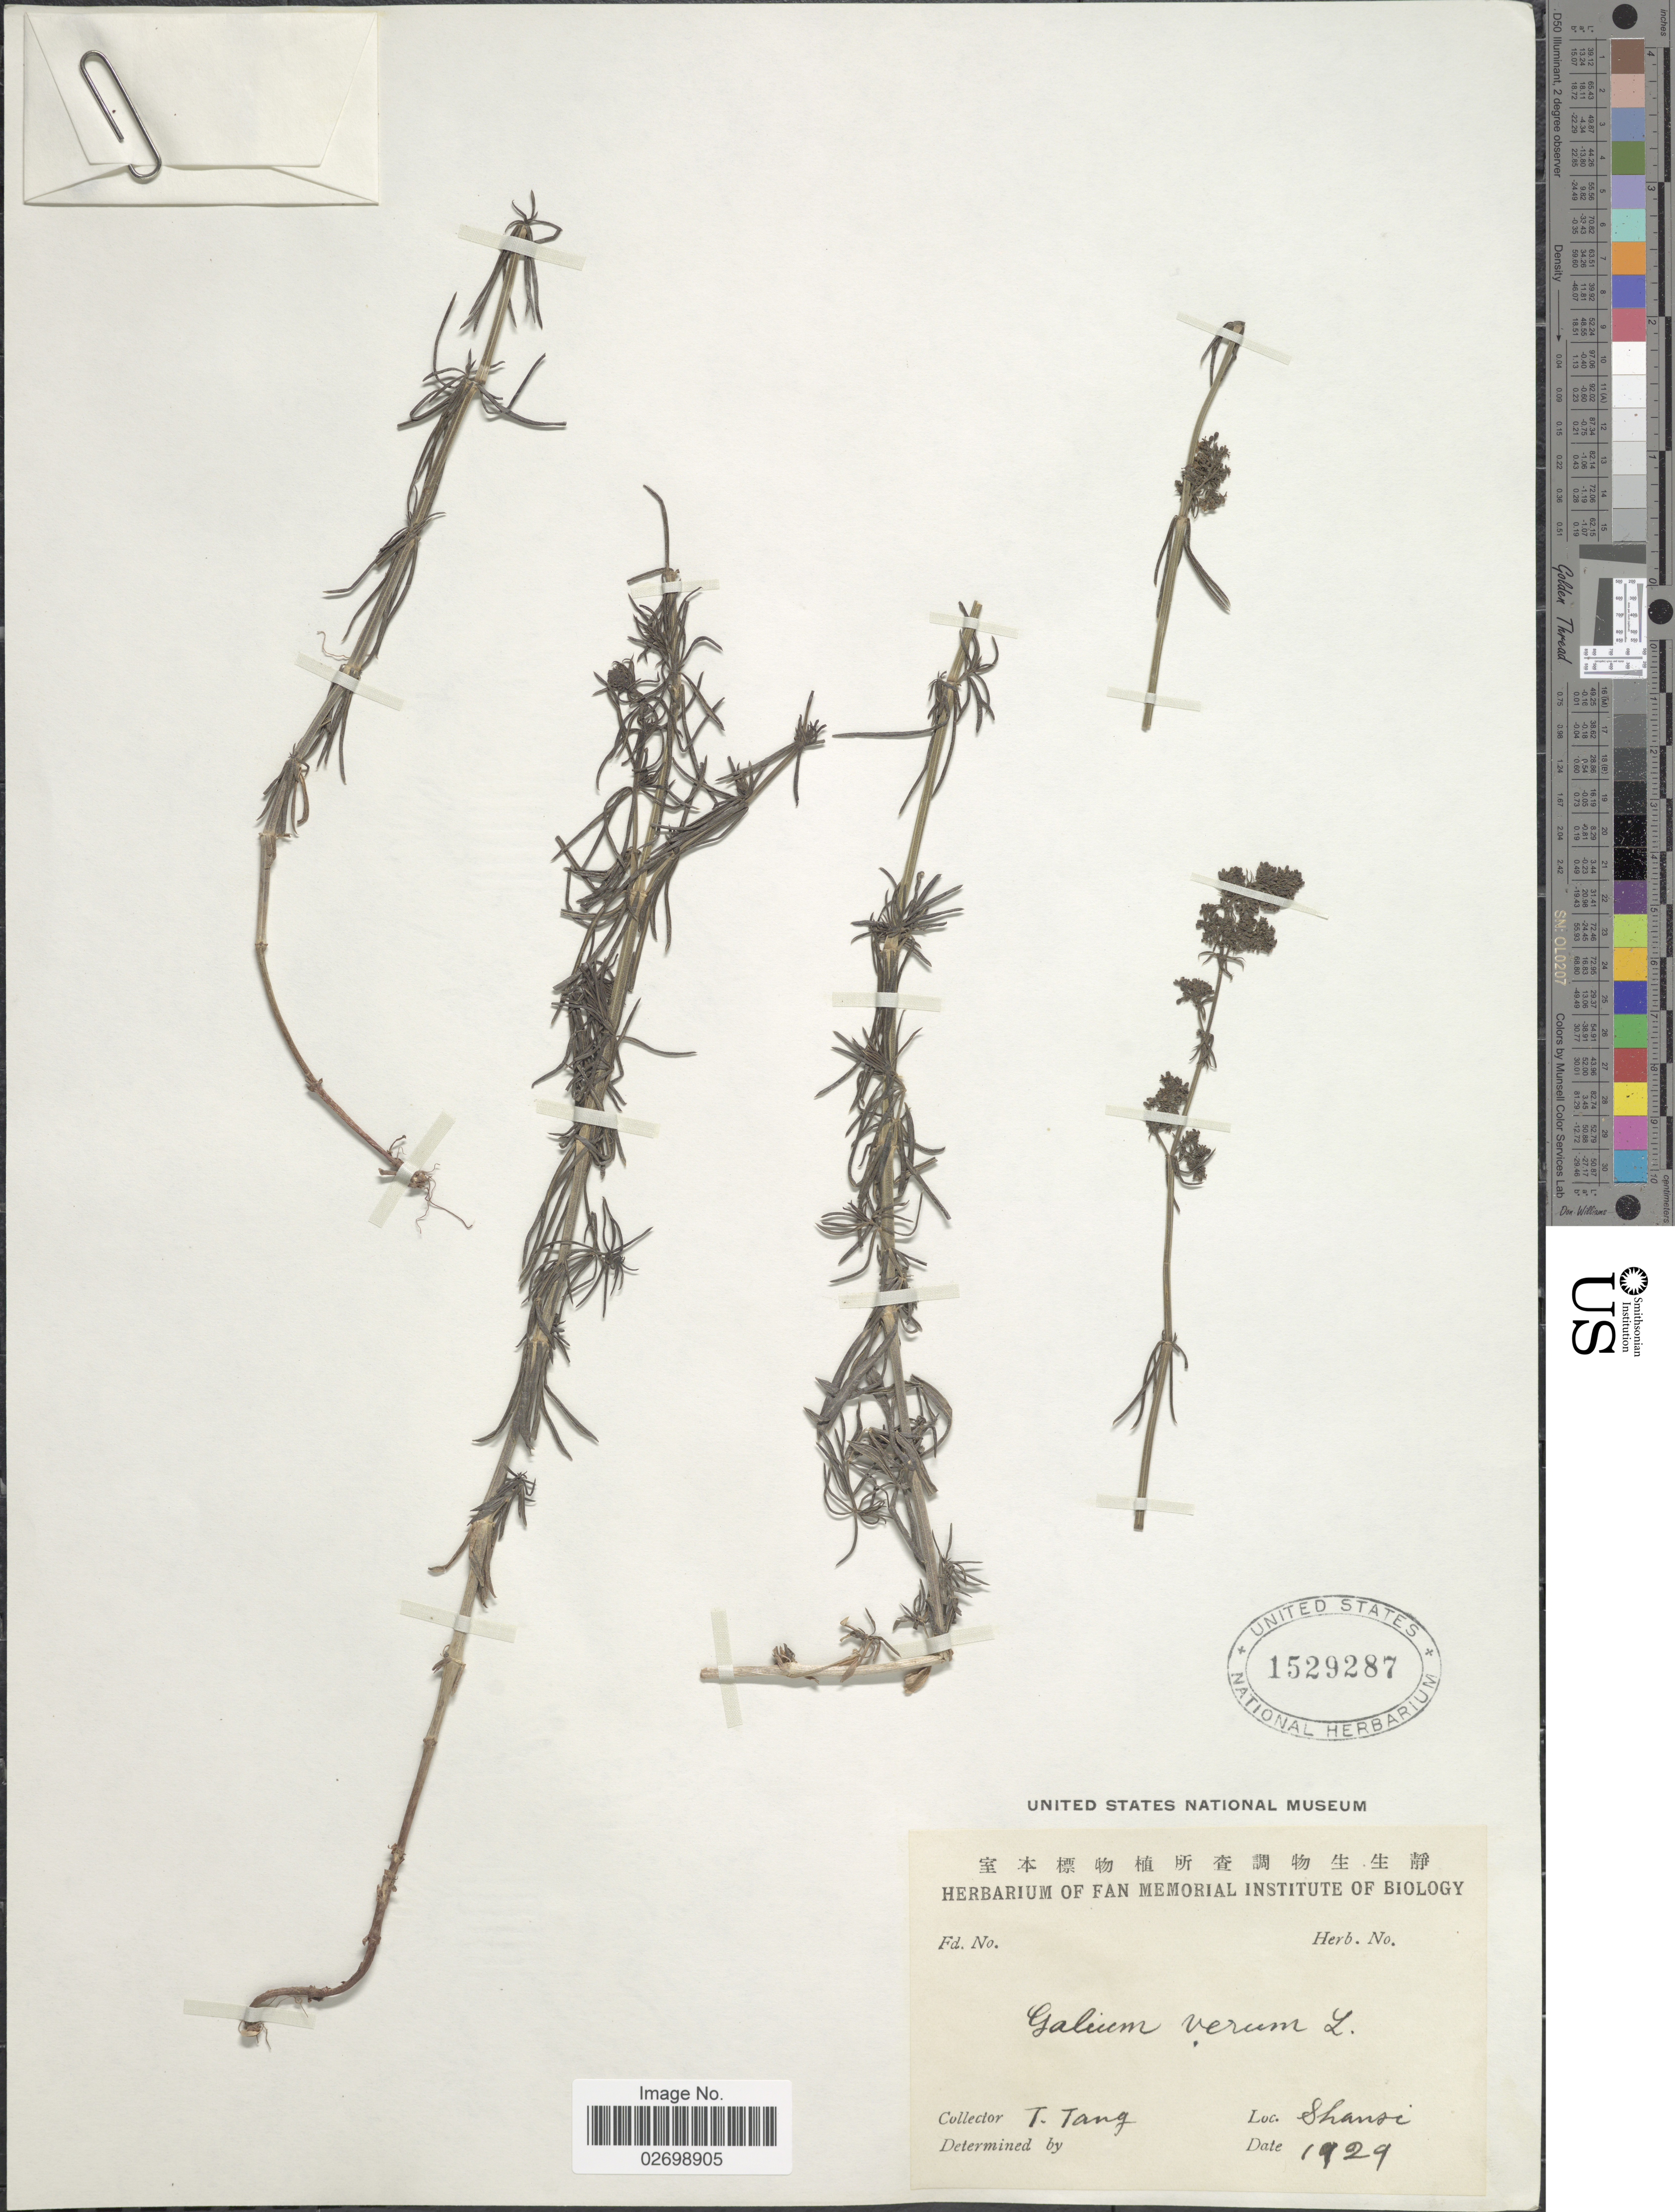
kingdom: Plantae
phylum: Tracheophyta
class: Magnoliopsida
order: Gentianales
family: Rubiaceae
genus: Galium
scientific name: Galium verum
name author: L.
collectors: T. Tang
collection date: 1929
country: China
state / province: Shanxi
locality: Shansi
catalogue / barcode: US 1529287